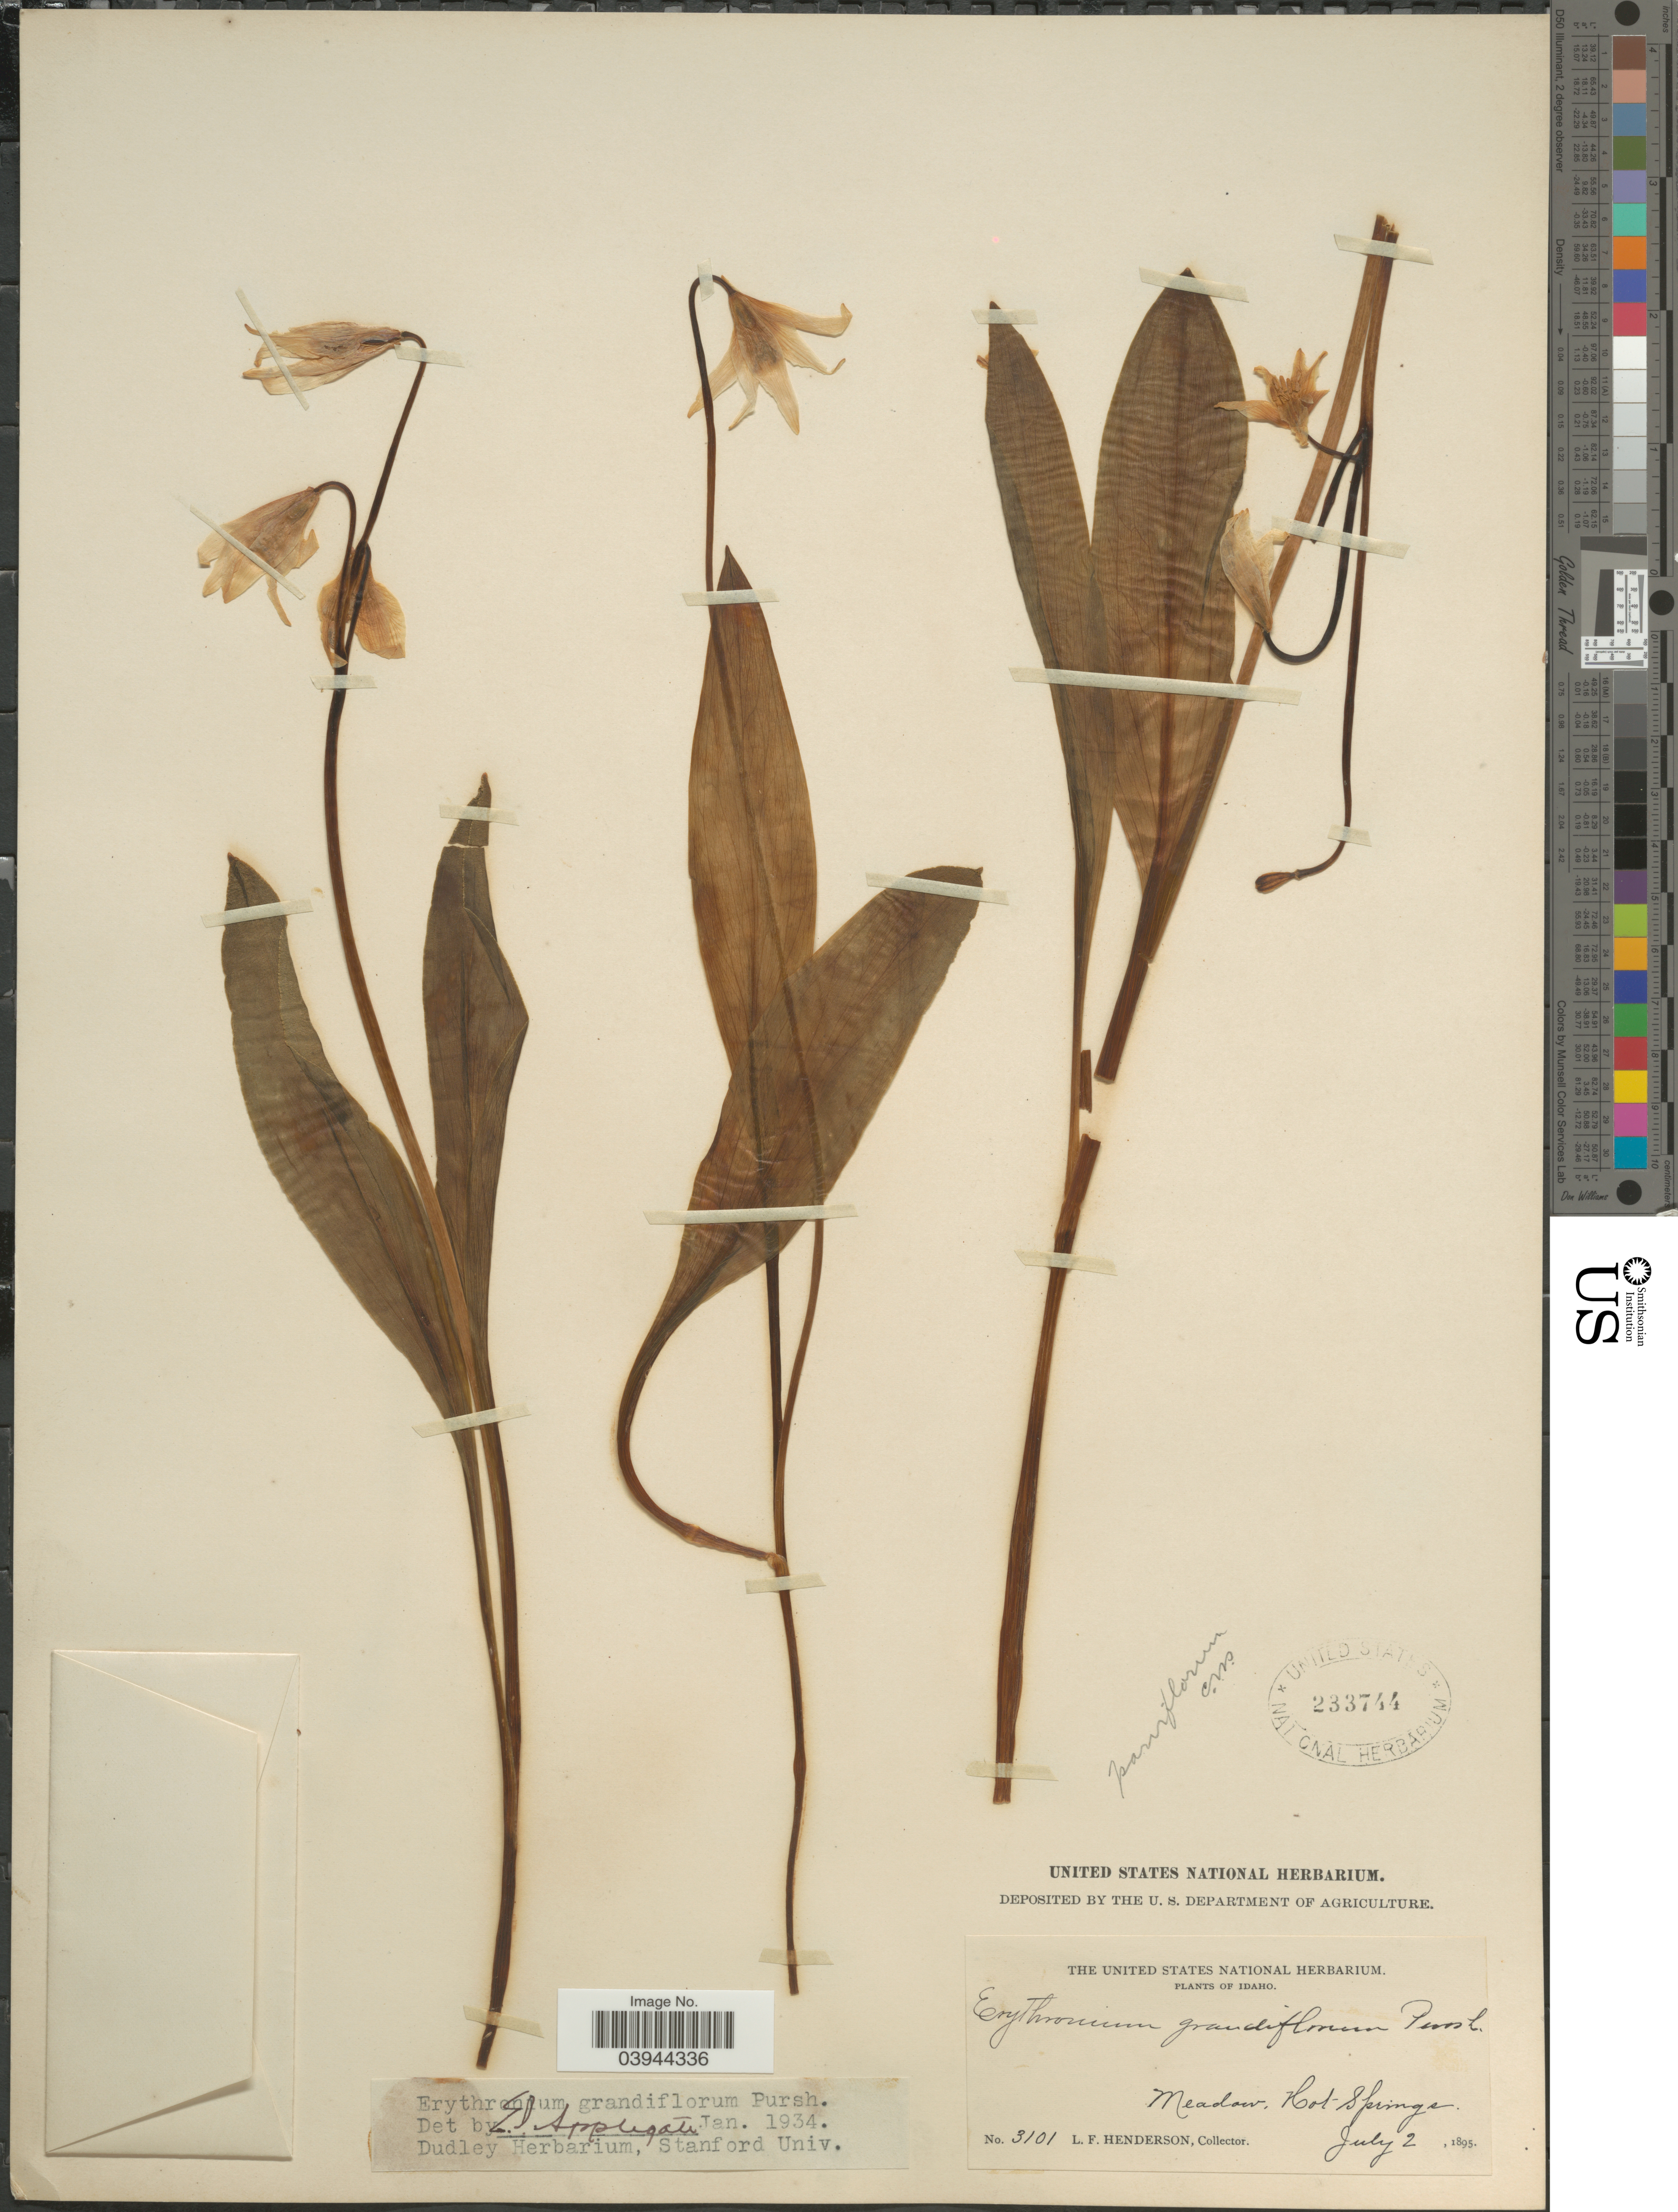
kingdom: Plantae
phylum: Tracheophyta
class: Liliopsida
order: Liliales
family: Liliaceae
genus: Erythronium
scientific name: Erythronium grandiflorum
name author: Pursh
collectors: L. Henderson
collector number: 3101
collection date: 1895-07-02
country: United States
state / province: Idaho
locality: Meadow, Hot Springs.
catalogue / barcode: US 233744